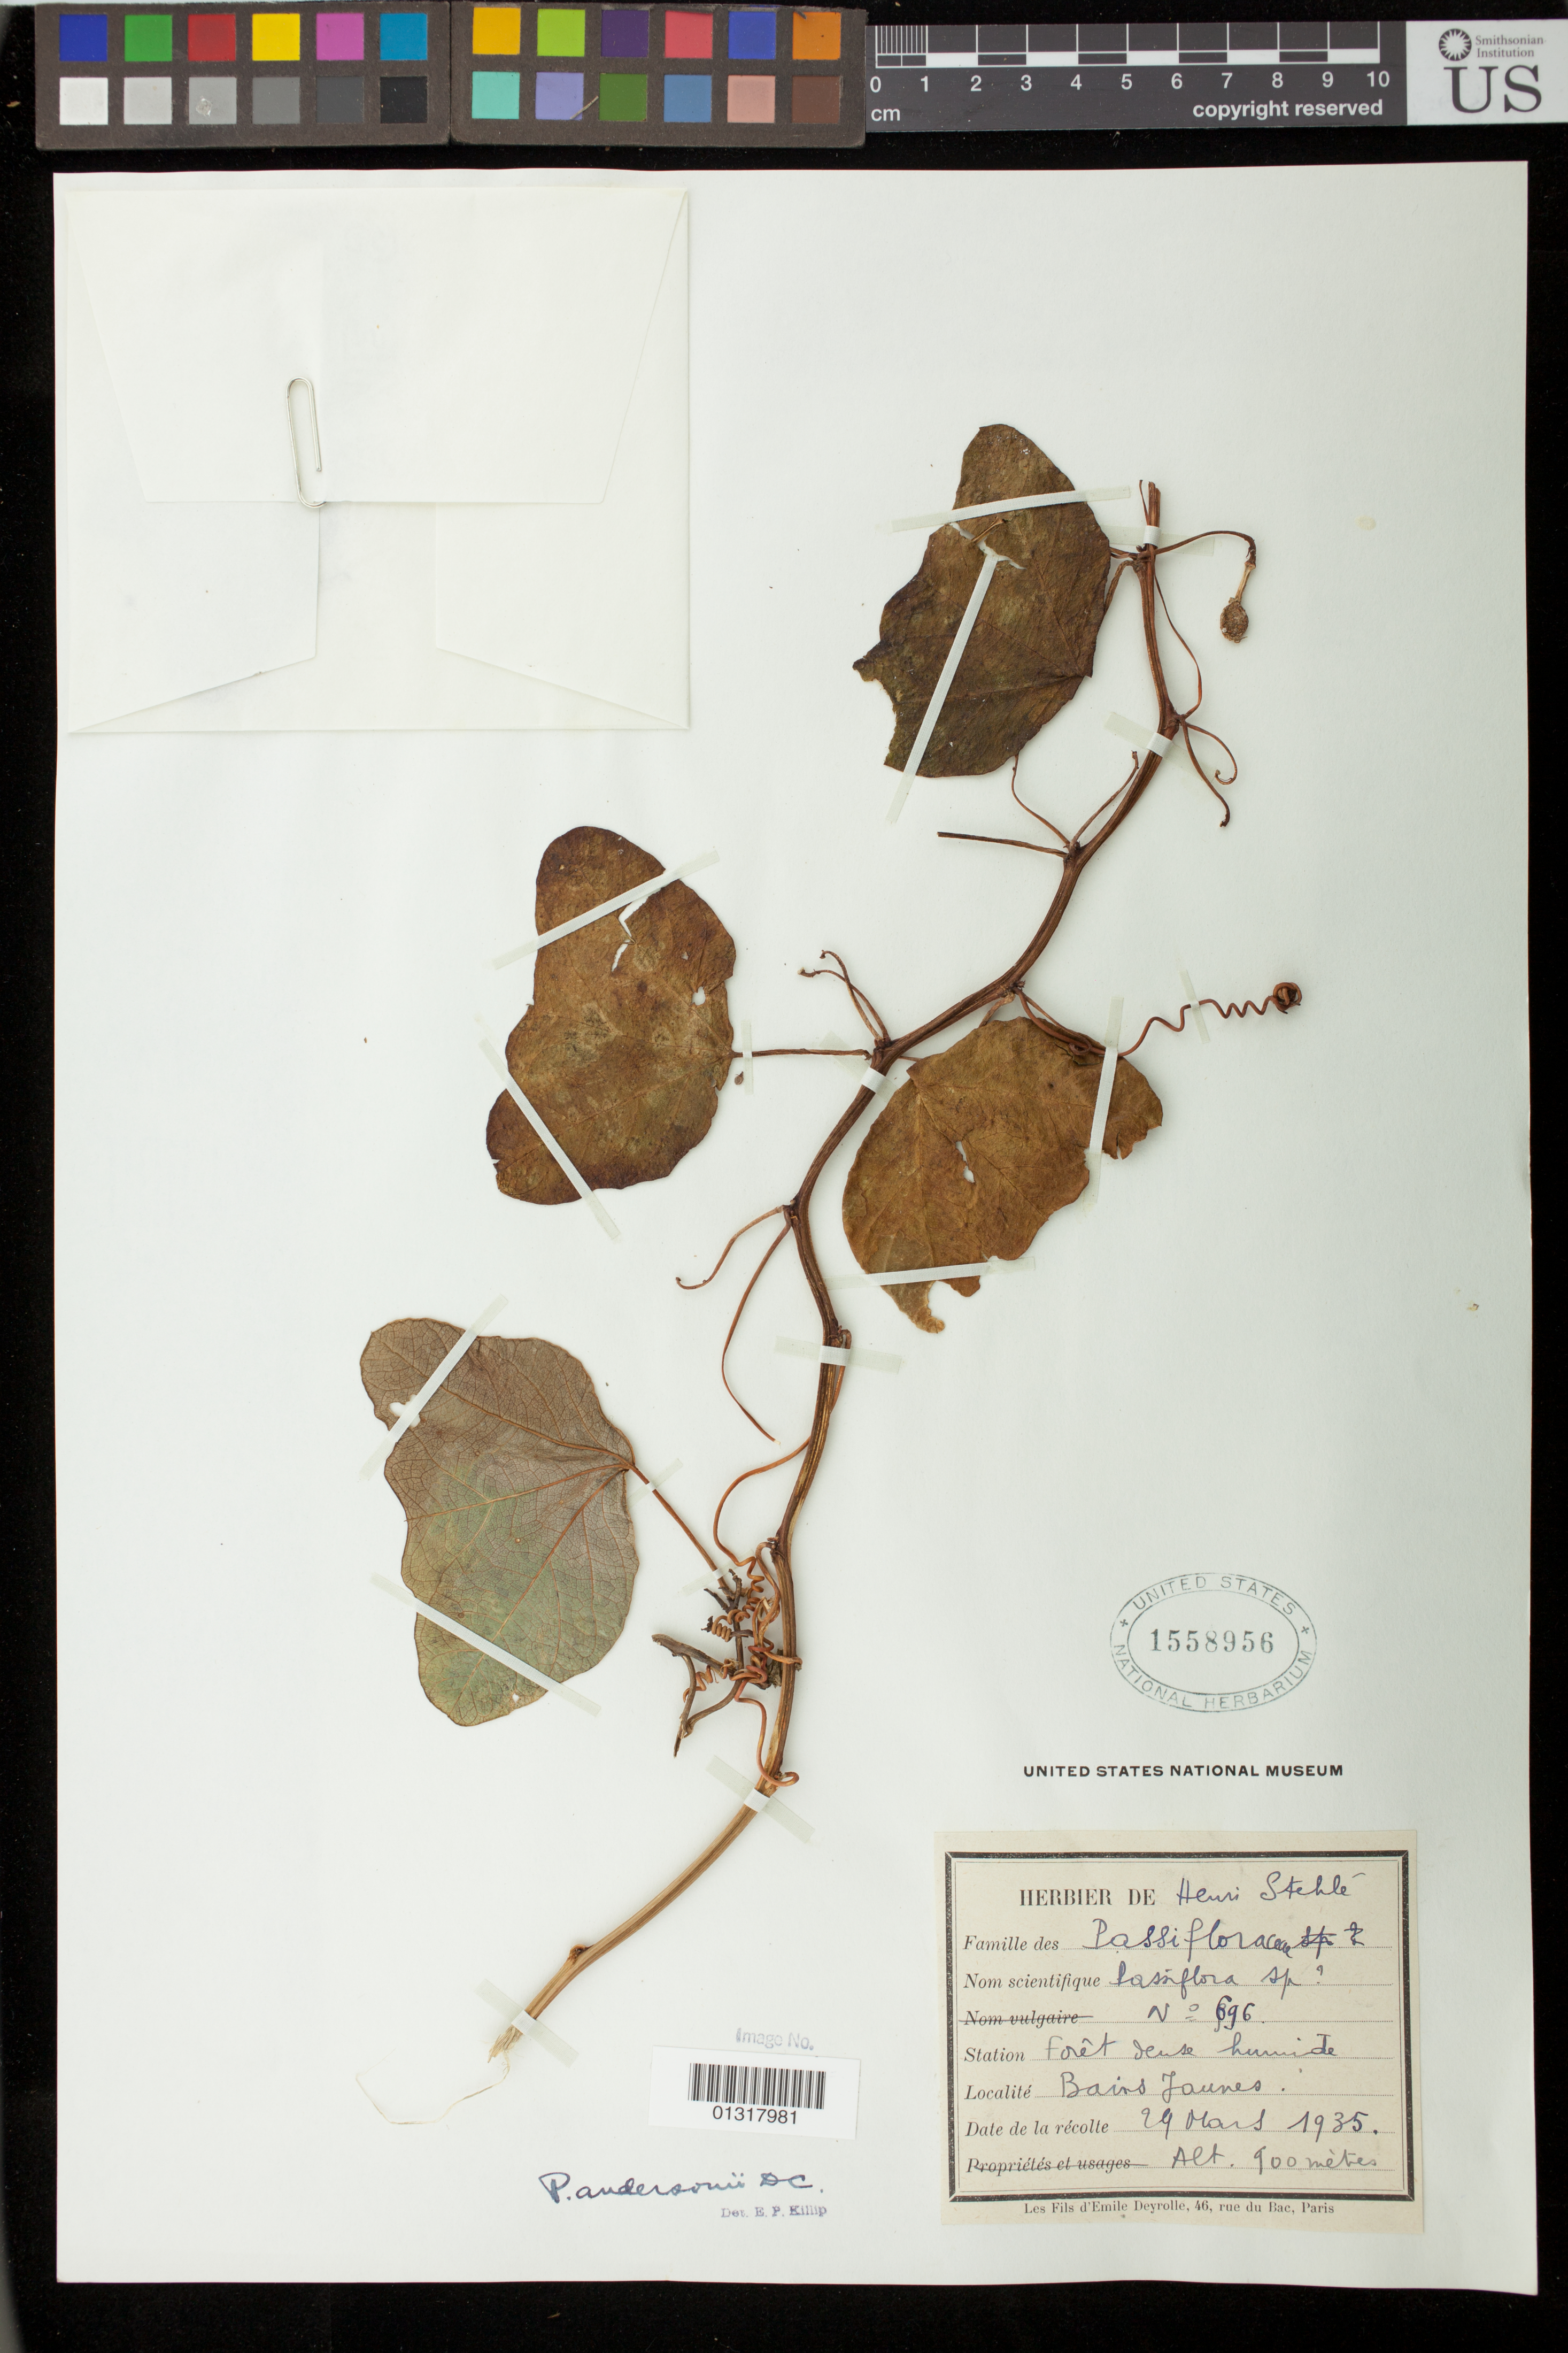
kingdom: Plantae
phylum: Tracheophyta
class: Magnoliopsida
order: Malpighiales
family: Passifloraceae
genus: Passiflora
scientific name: Passiflora andersonii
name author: DC.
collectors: H. Stehlé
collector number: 696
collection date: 1935-03-29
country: Guadeloupe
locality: Bains Jaunes.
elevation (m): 900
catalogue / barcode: US 1558956